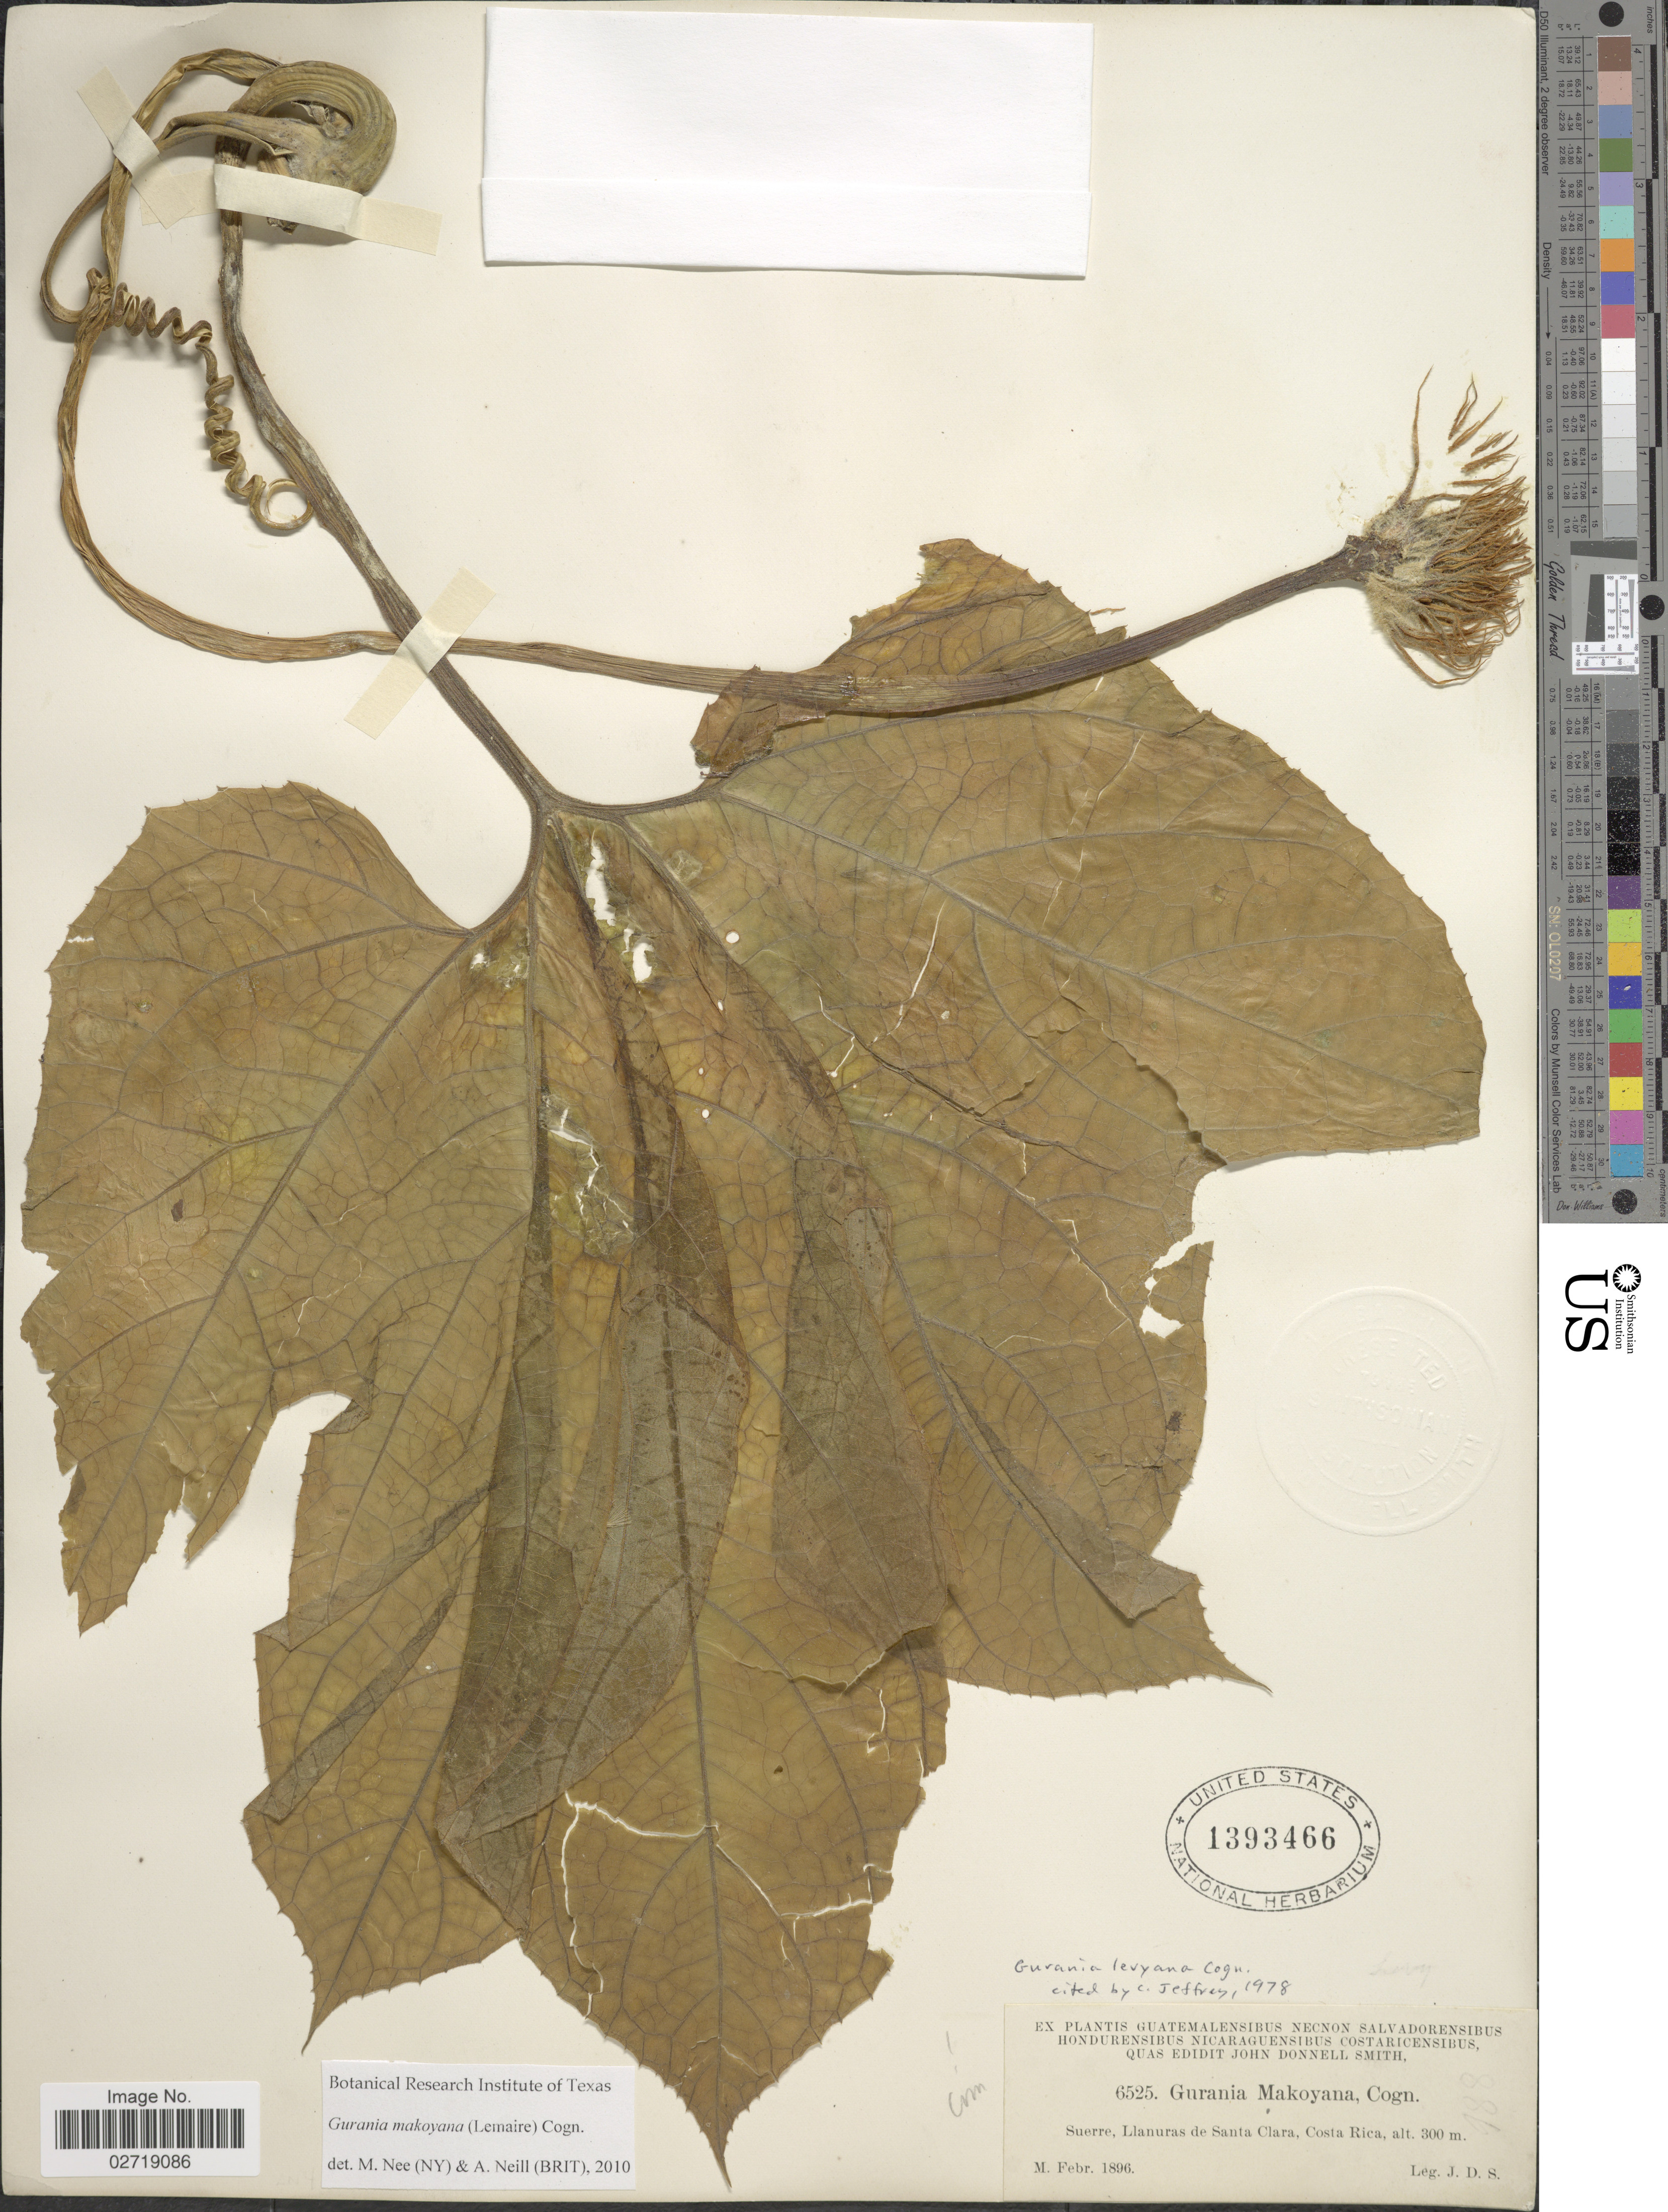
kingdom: Plantae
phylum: Tracheophyta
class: Magnoliopsida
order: Cucurbitales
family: Cucurbitaceae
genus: Gurania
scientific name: Gurania makoyana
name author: (Lem.) Cogn.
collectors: J. Donnell Smith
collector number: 6525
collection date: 1896-02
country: Costa Rica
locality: Suerre, Llanuras de Santa Clara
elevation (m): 300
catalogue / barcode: US 1393466